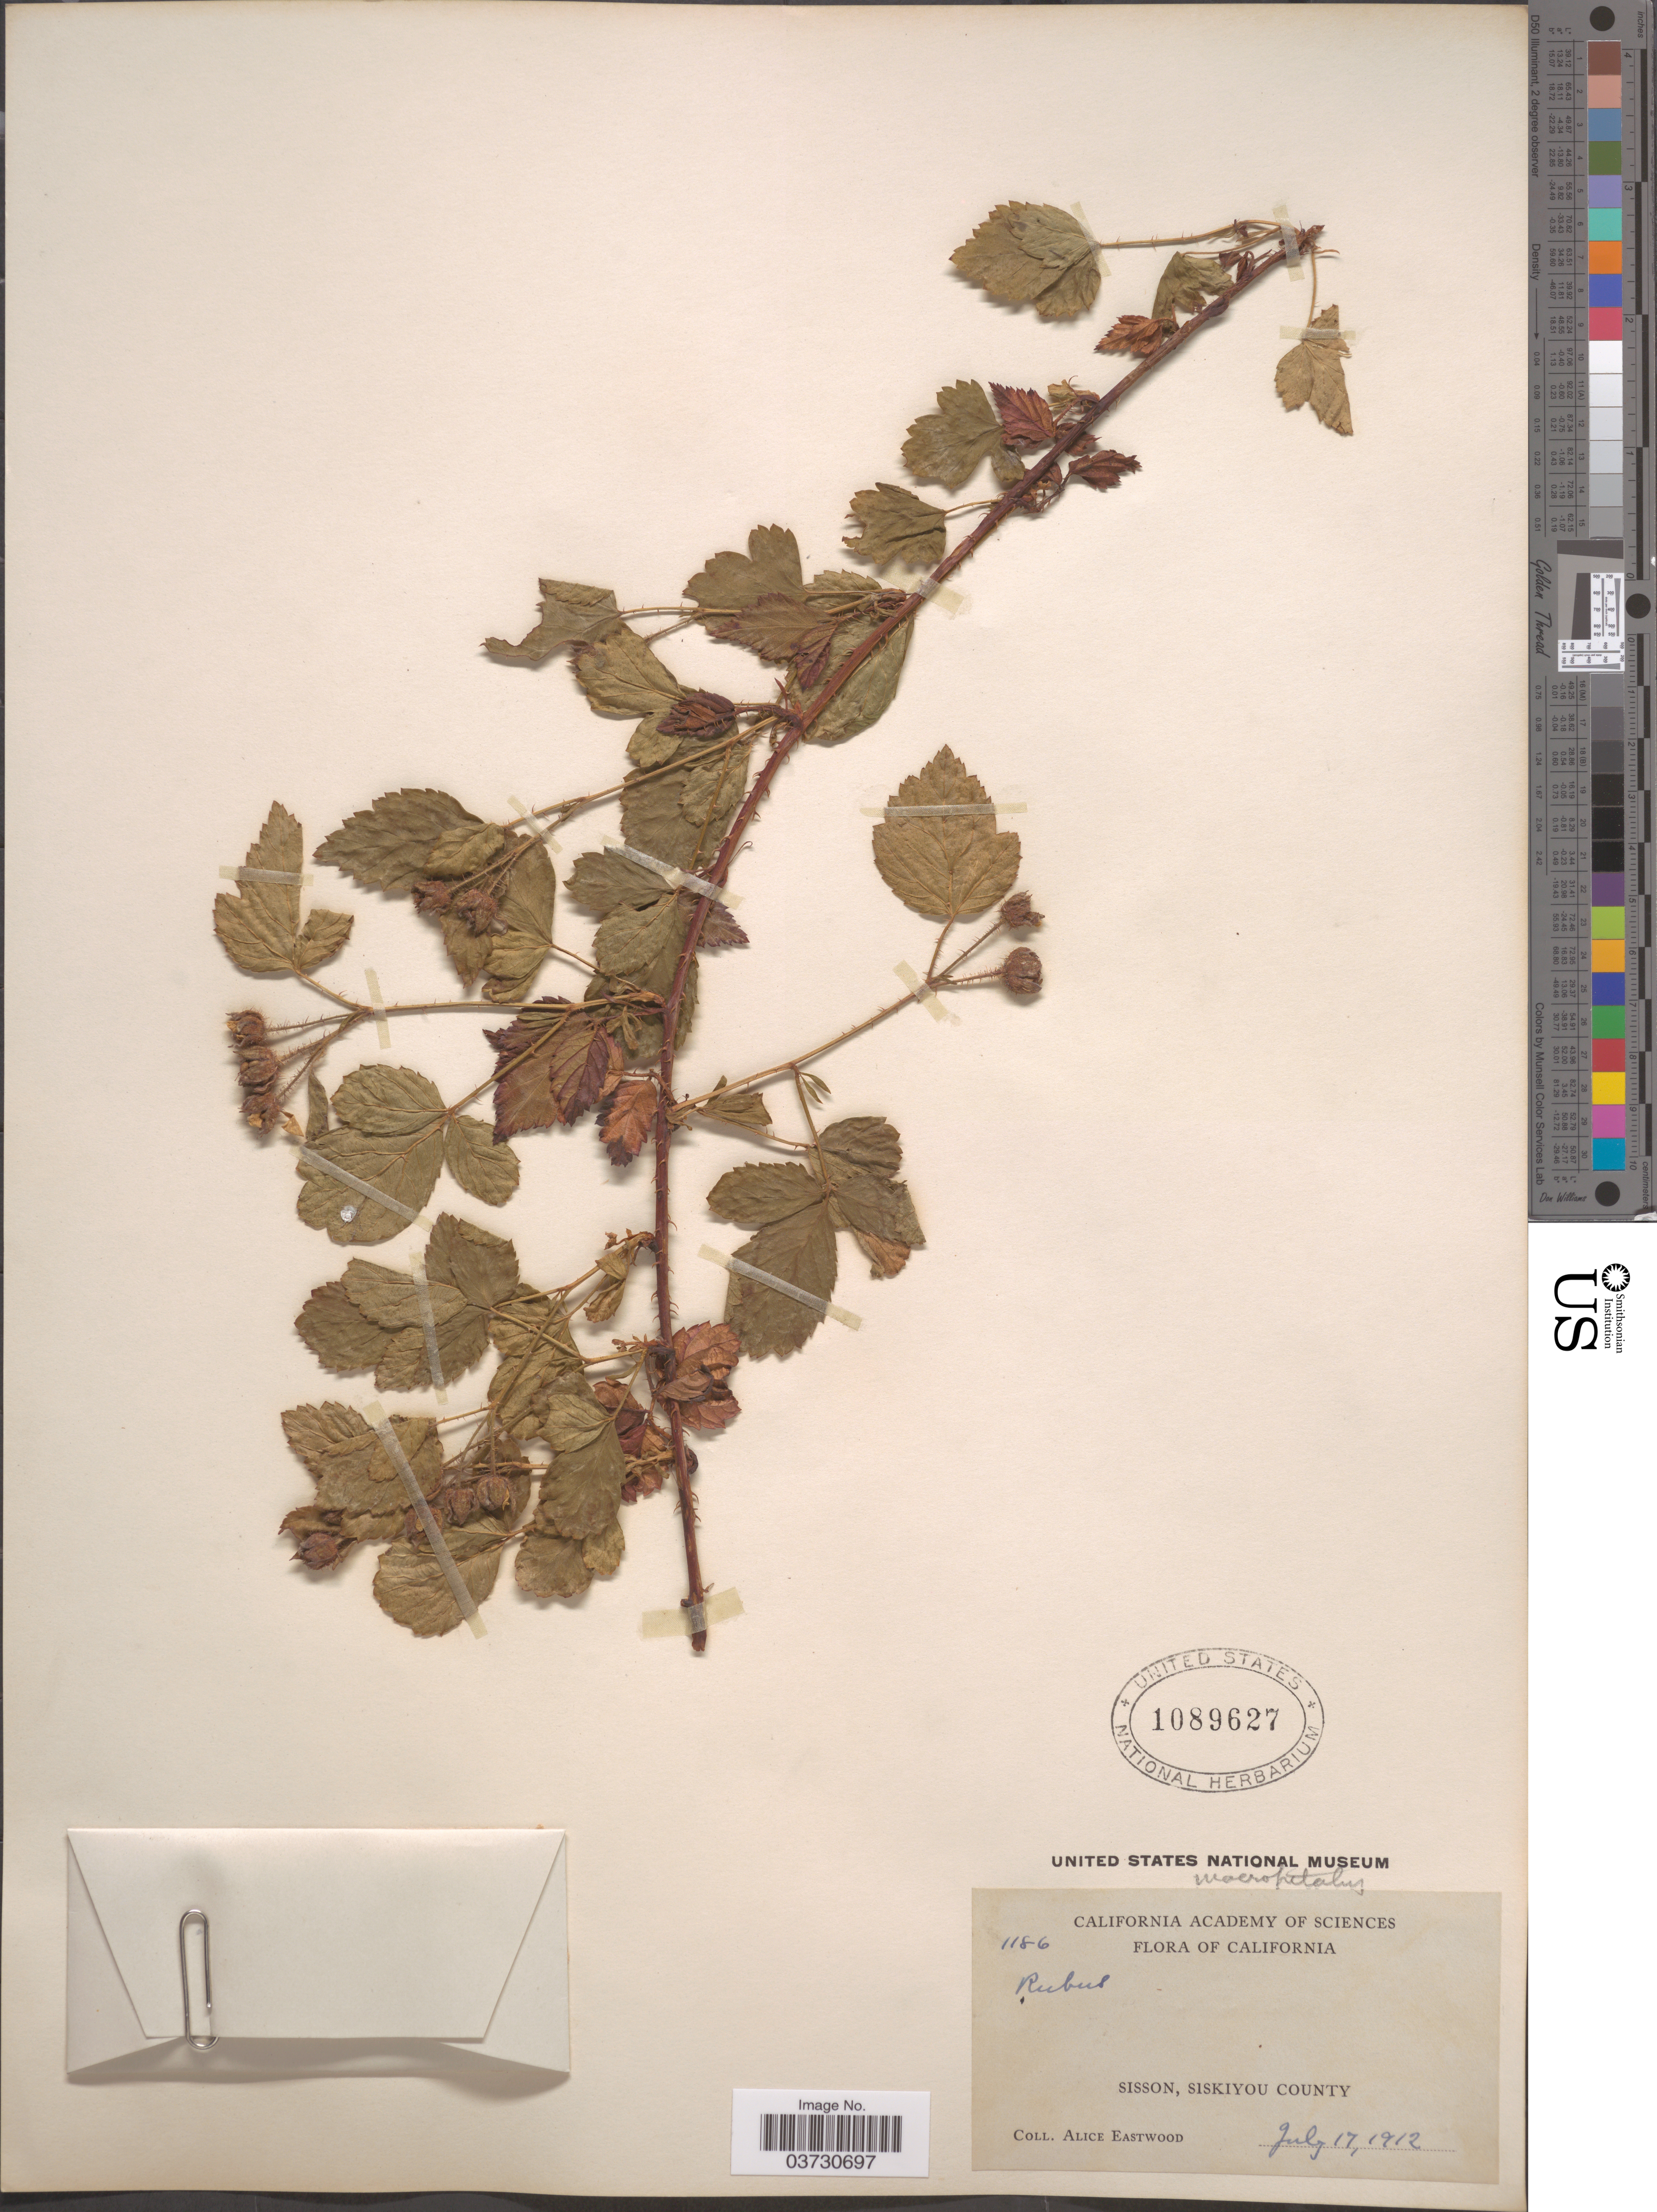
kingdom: Plantae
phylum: Tracheophyta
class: Magnoliopsida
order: Rosales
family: Rosaceae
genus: Rubus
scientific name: Rubus macropetalus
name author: Douglas ex Hook.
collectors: A. Eastwood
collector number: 1186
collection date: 1912-07-17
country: United States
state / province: California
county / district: Siskiyou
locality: Sisson, Siskiyou County.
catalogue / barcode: US 1089627